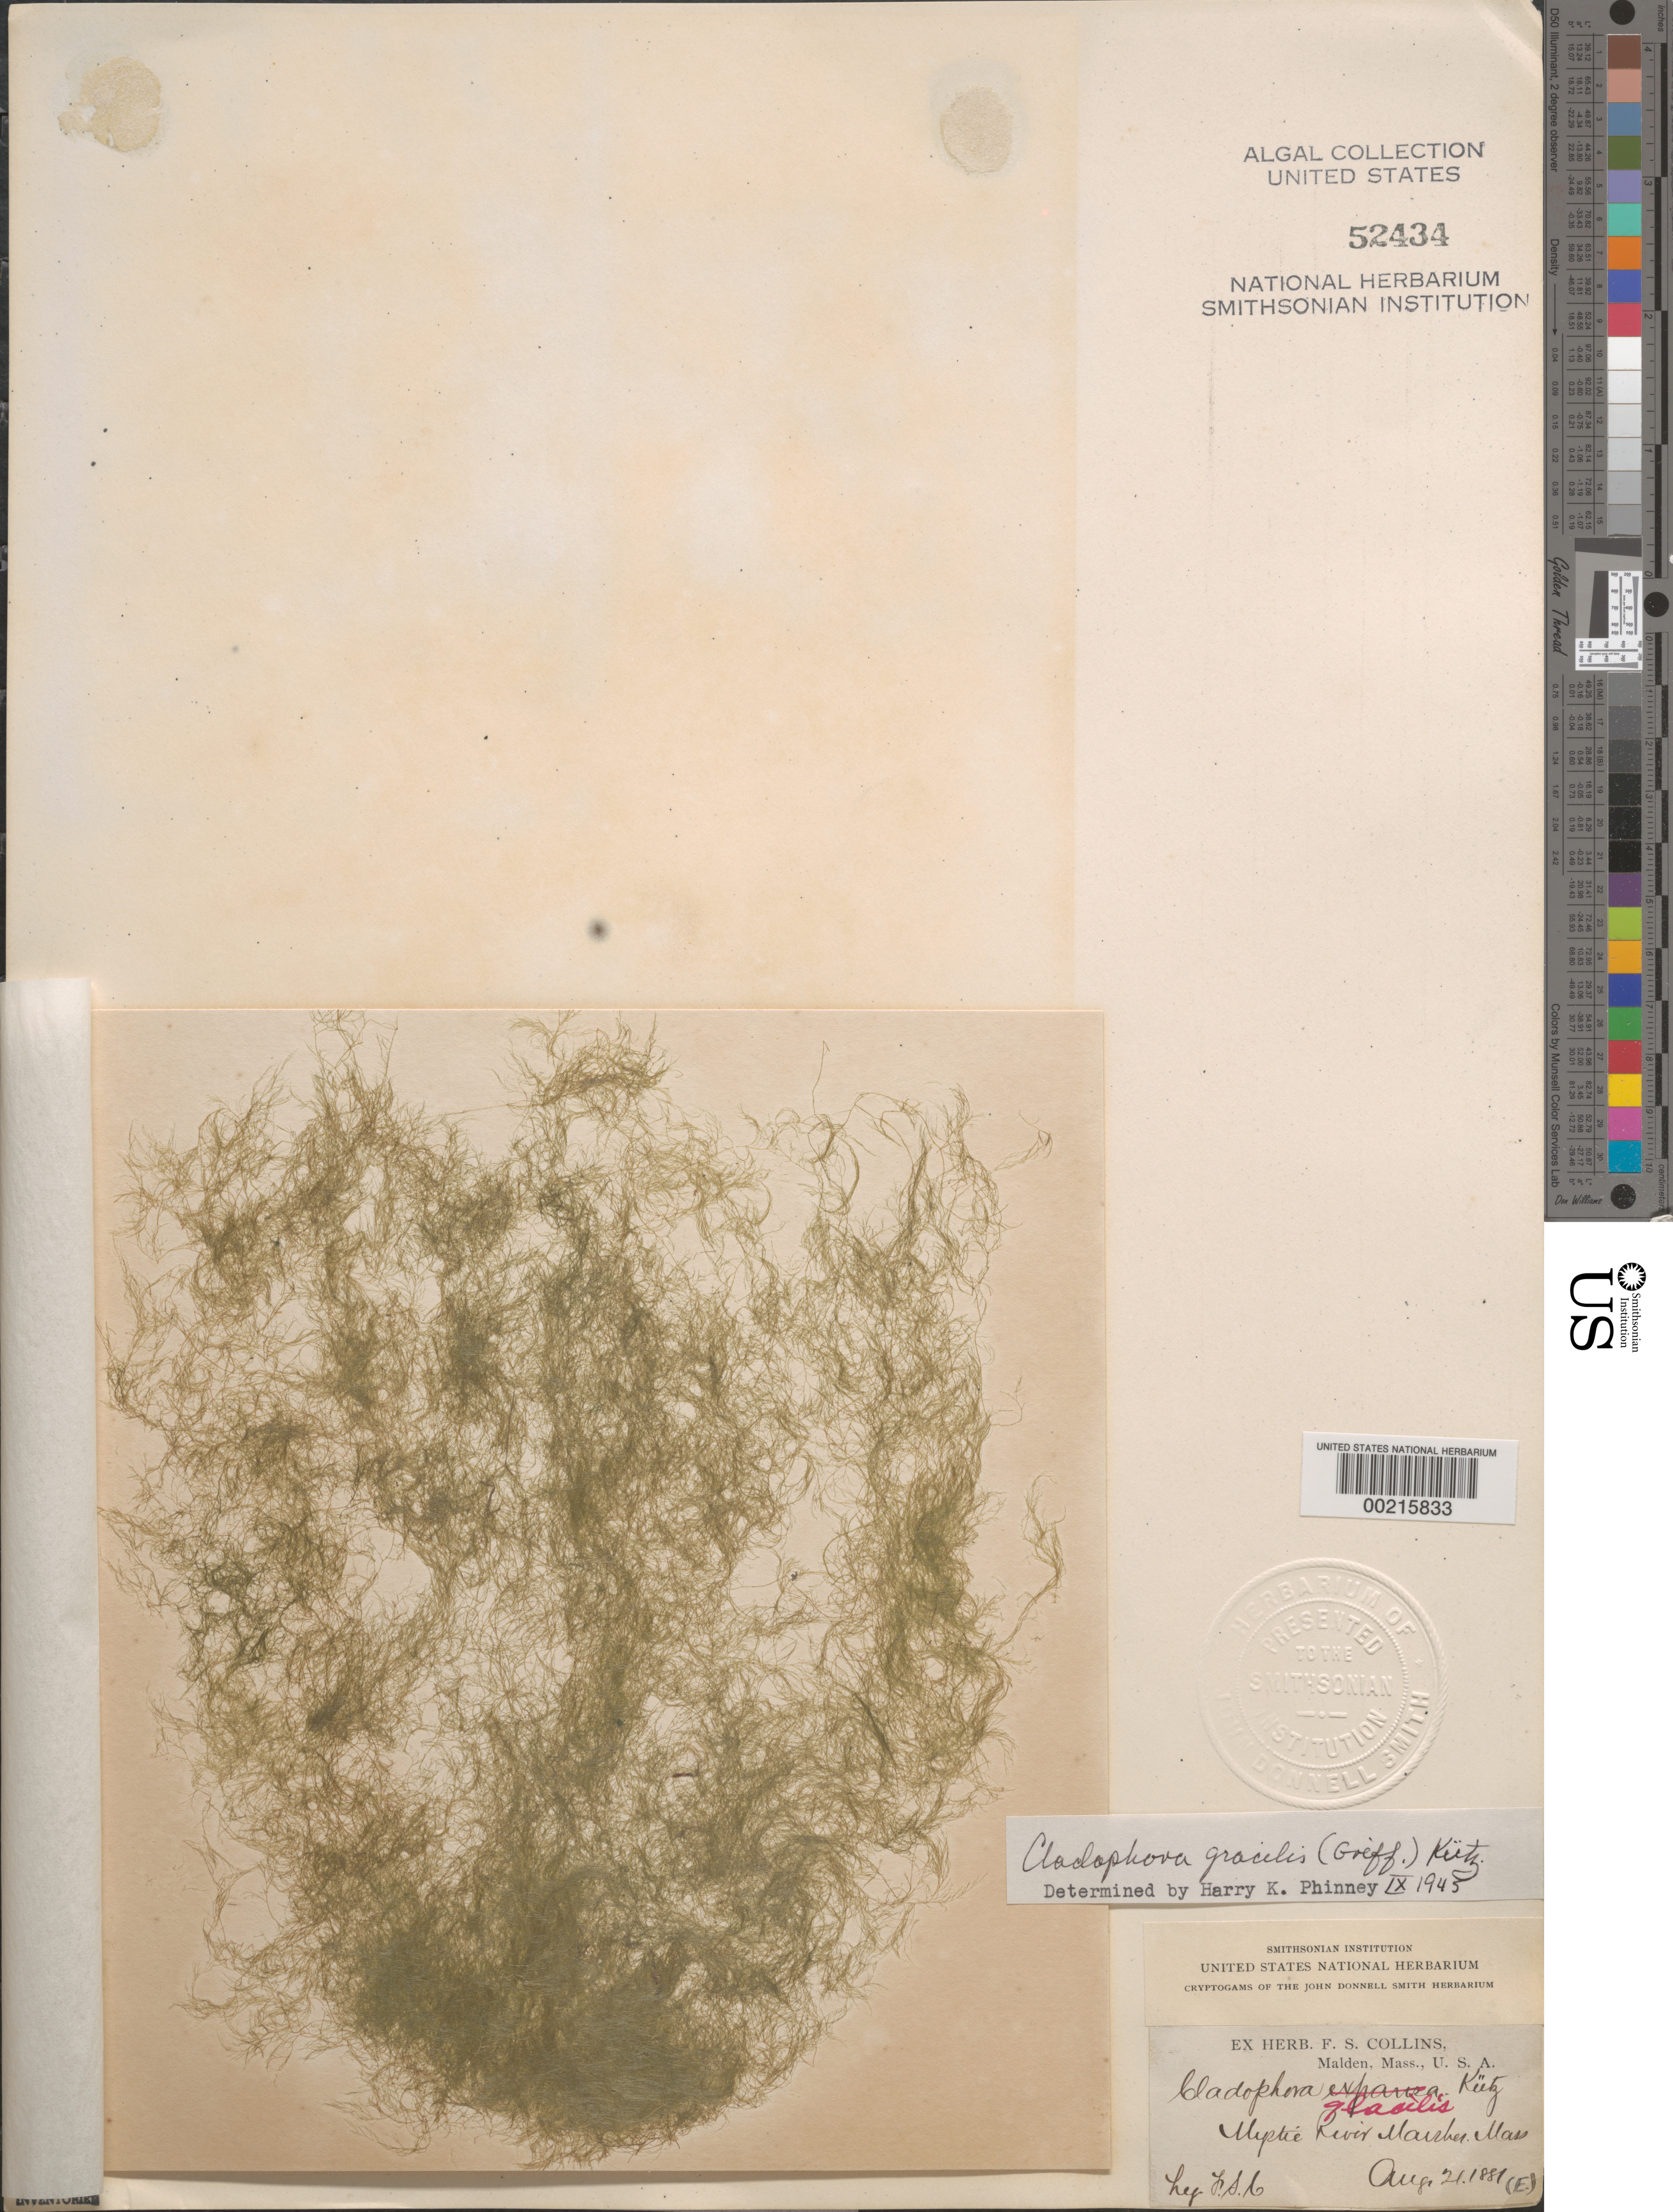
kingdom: Plantae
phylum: Chlorophyta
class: Ulvophyceae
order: Cladophorales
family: Cladophoraceae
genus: Cladophora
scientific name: Cladophora gracilis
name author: (Griff.) Kütz.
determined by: Phinney, H. K.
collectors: F. Collins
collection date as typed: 21 Aug 1881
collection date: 1881-08-21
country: United States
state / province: Massachusetts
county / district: Middlesex County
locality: Mystic River marshes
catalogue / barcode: US 52434